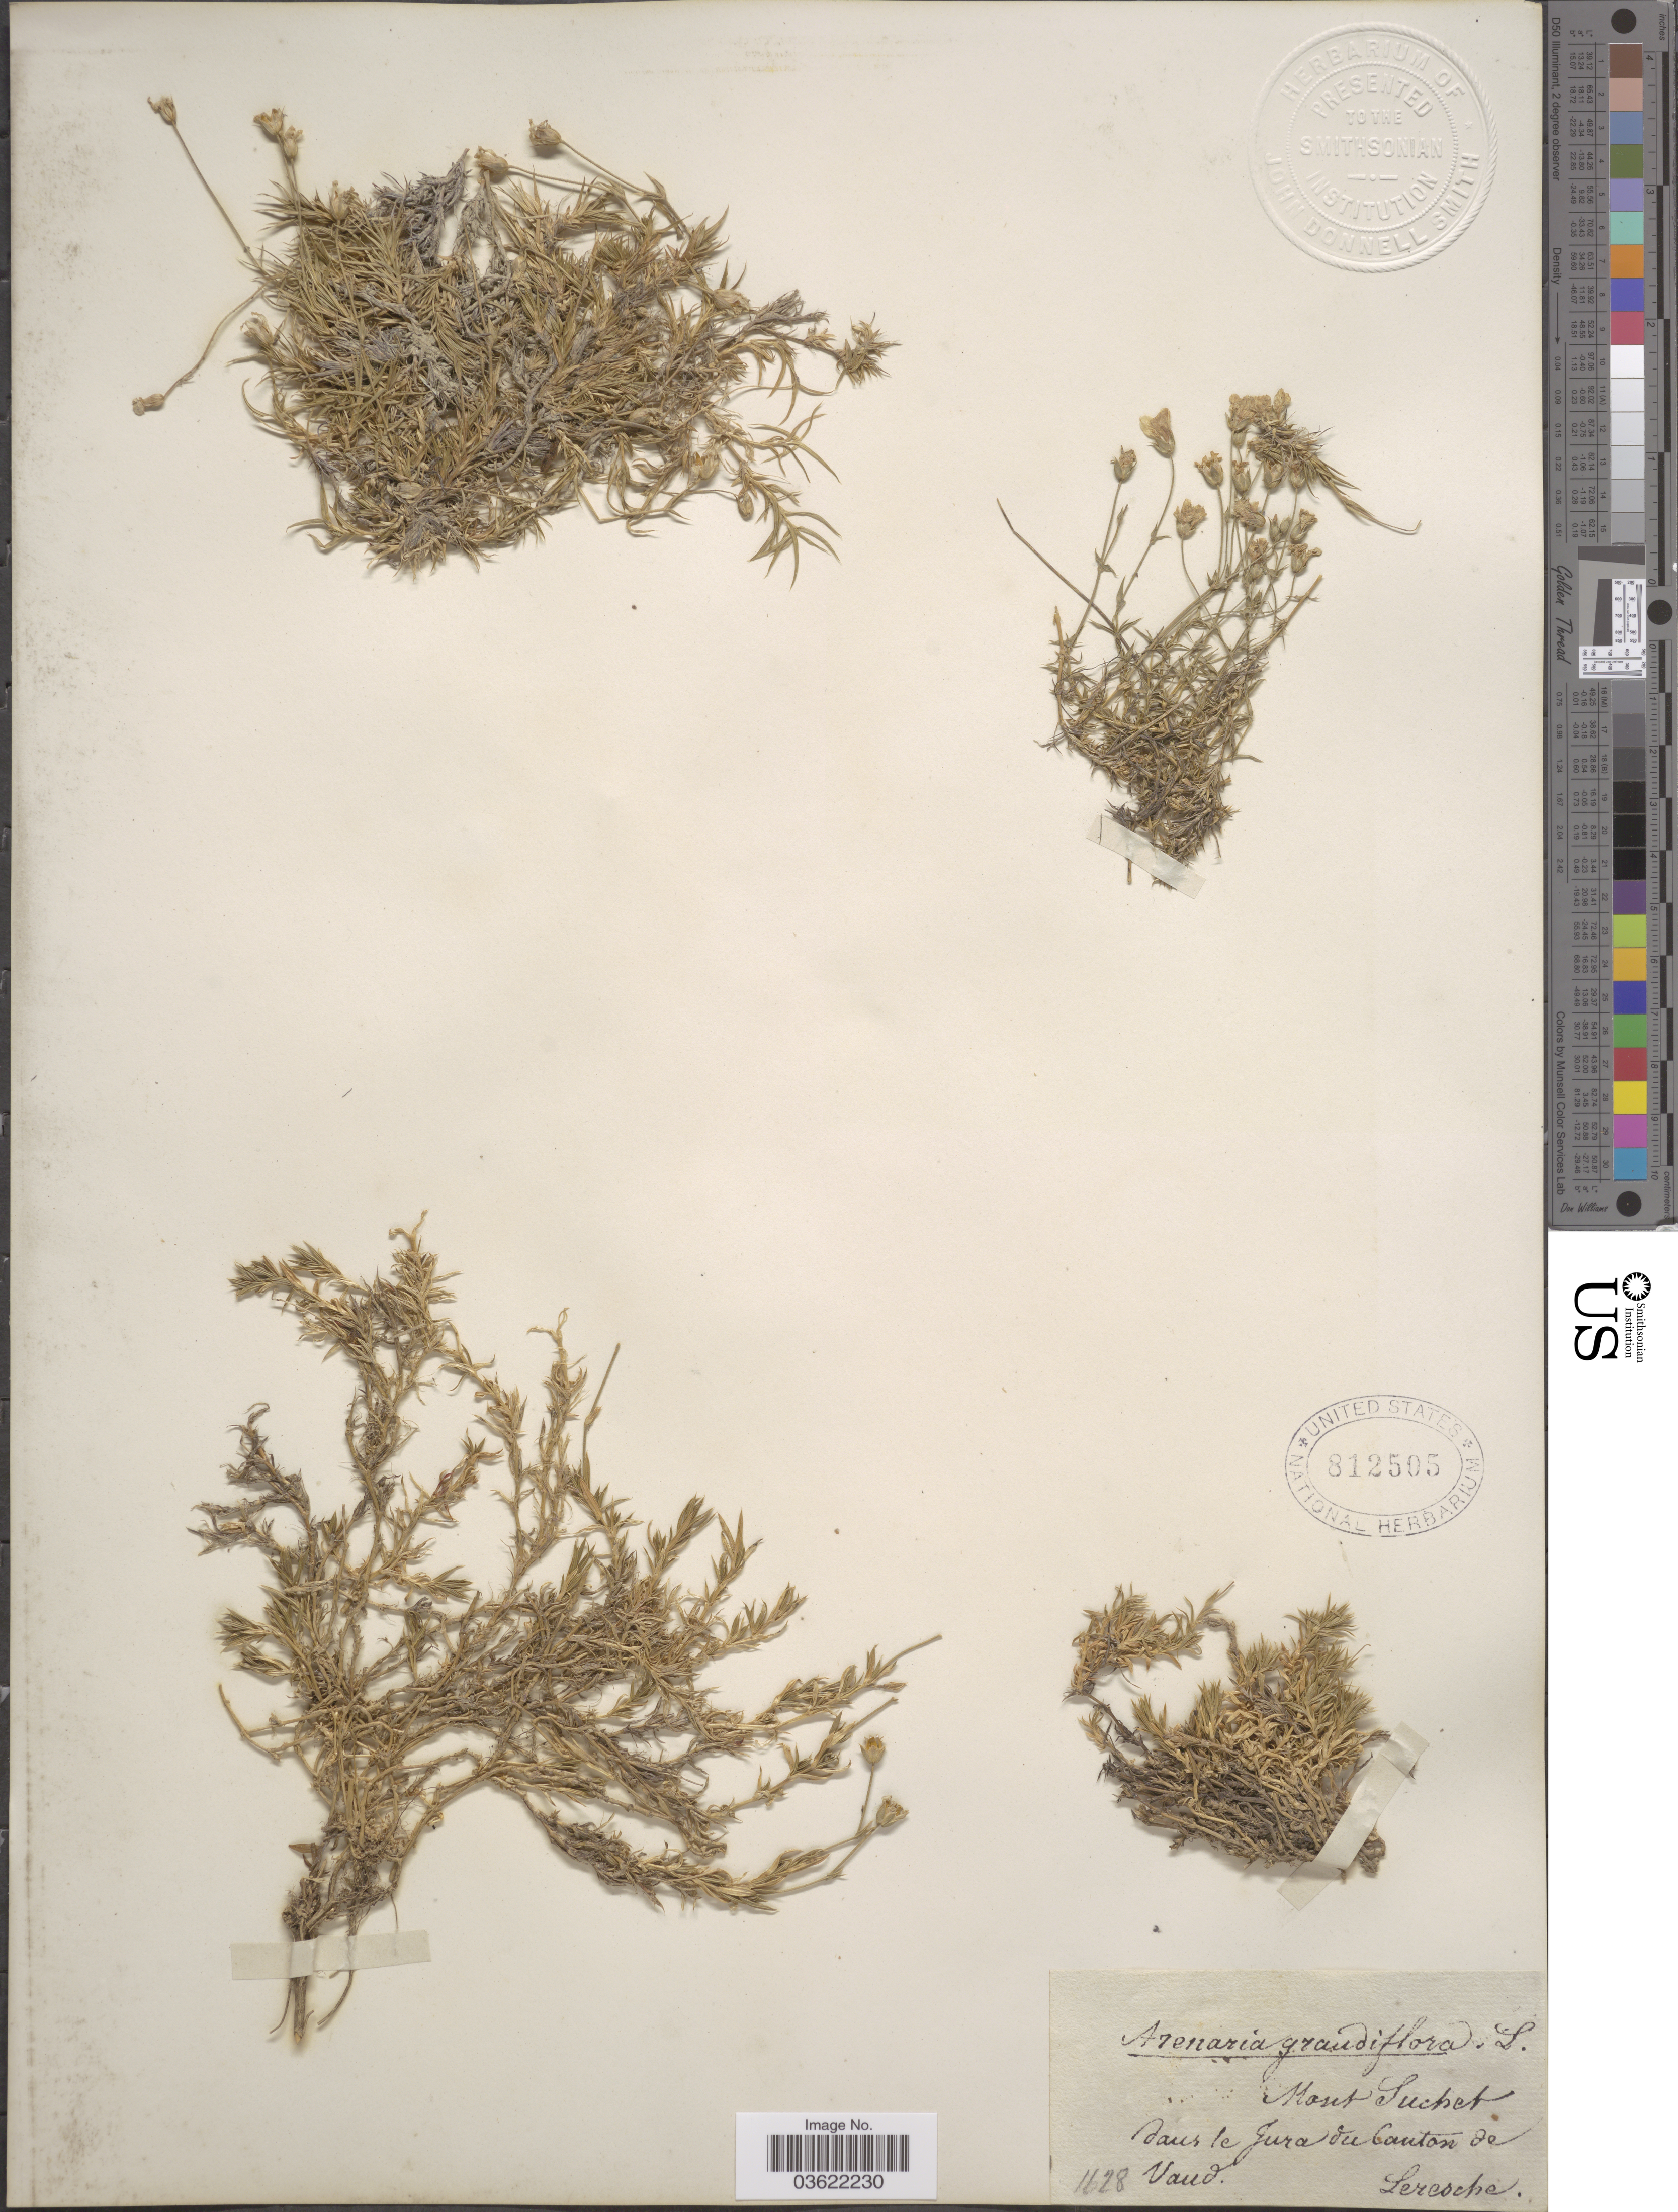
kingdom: Plantae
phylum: Tracheophyta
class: Magnoliopsida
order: Caryophyllales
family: Caryophyllaceae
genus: Arenaria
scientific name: Arenaria grandiflora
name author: L.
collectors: Leresche, --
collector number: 1128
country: Switzerland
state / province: Vaud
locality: Mont Suchet dans le Jura du Canton de Vaud.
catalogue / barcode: US 812505